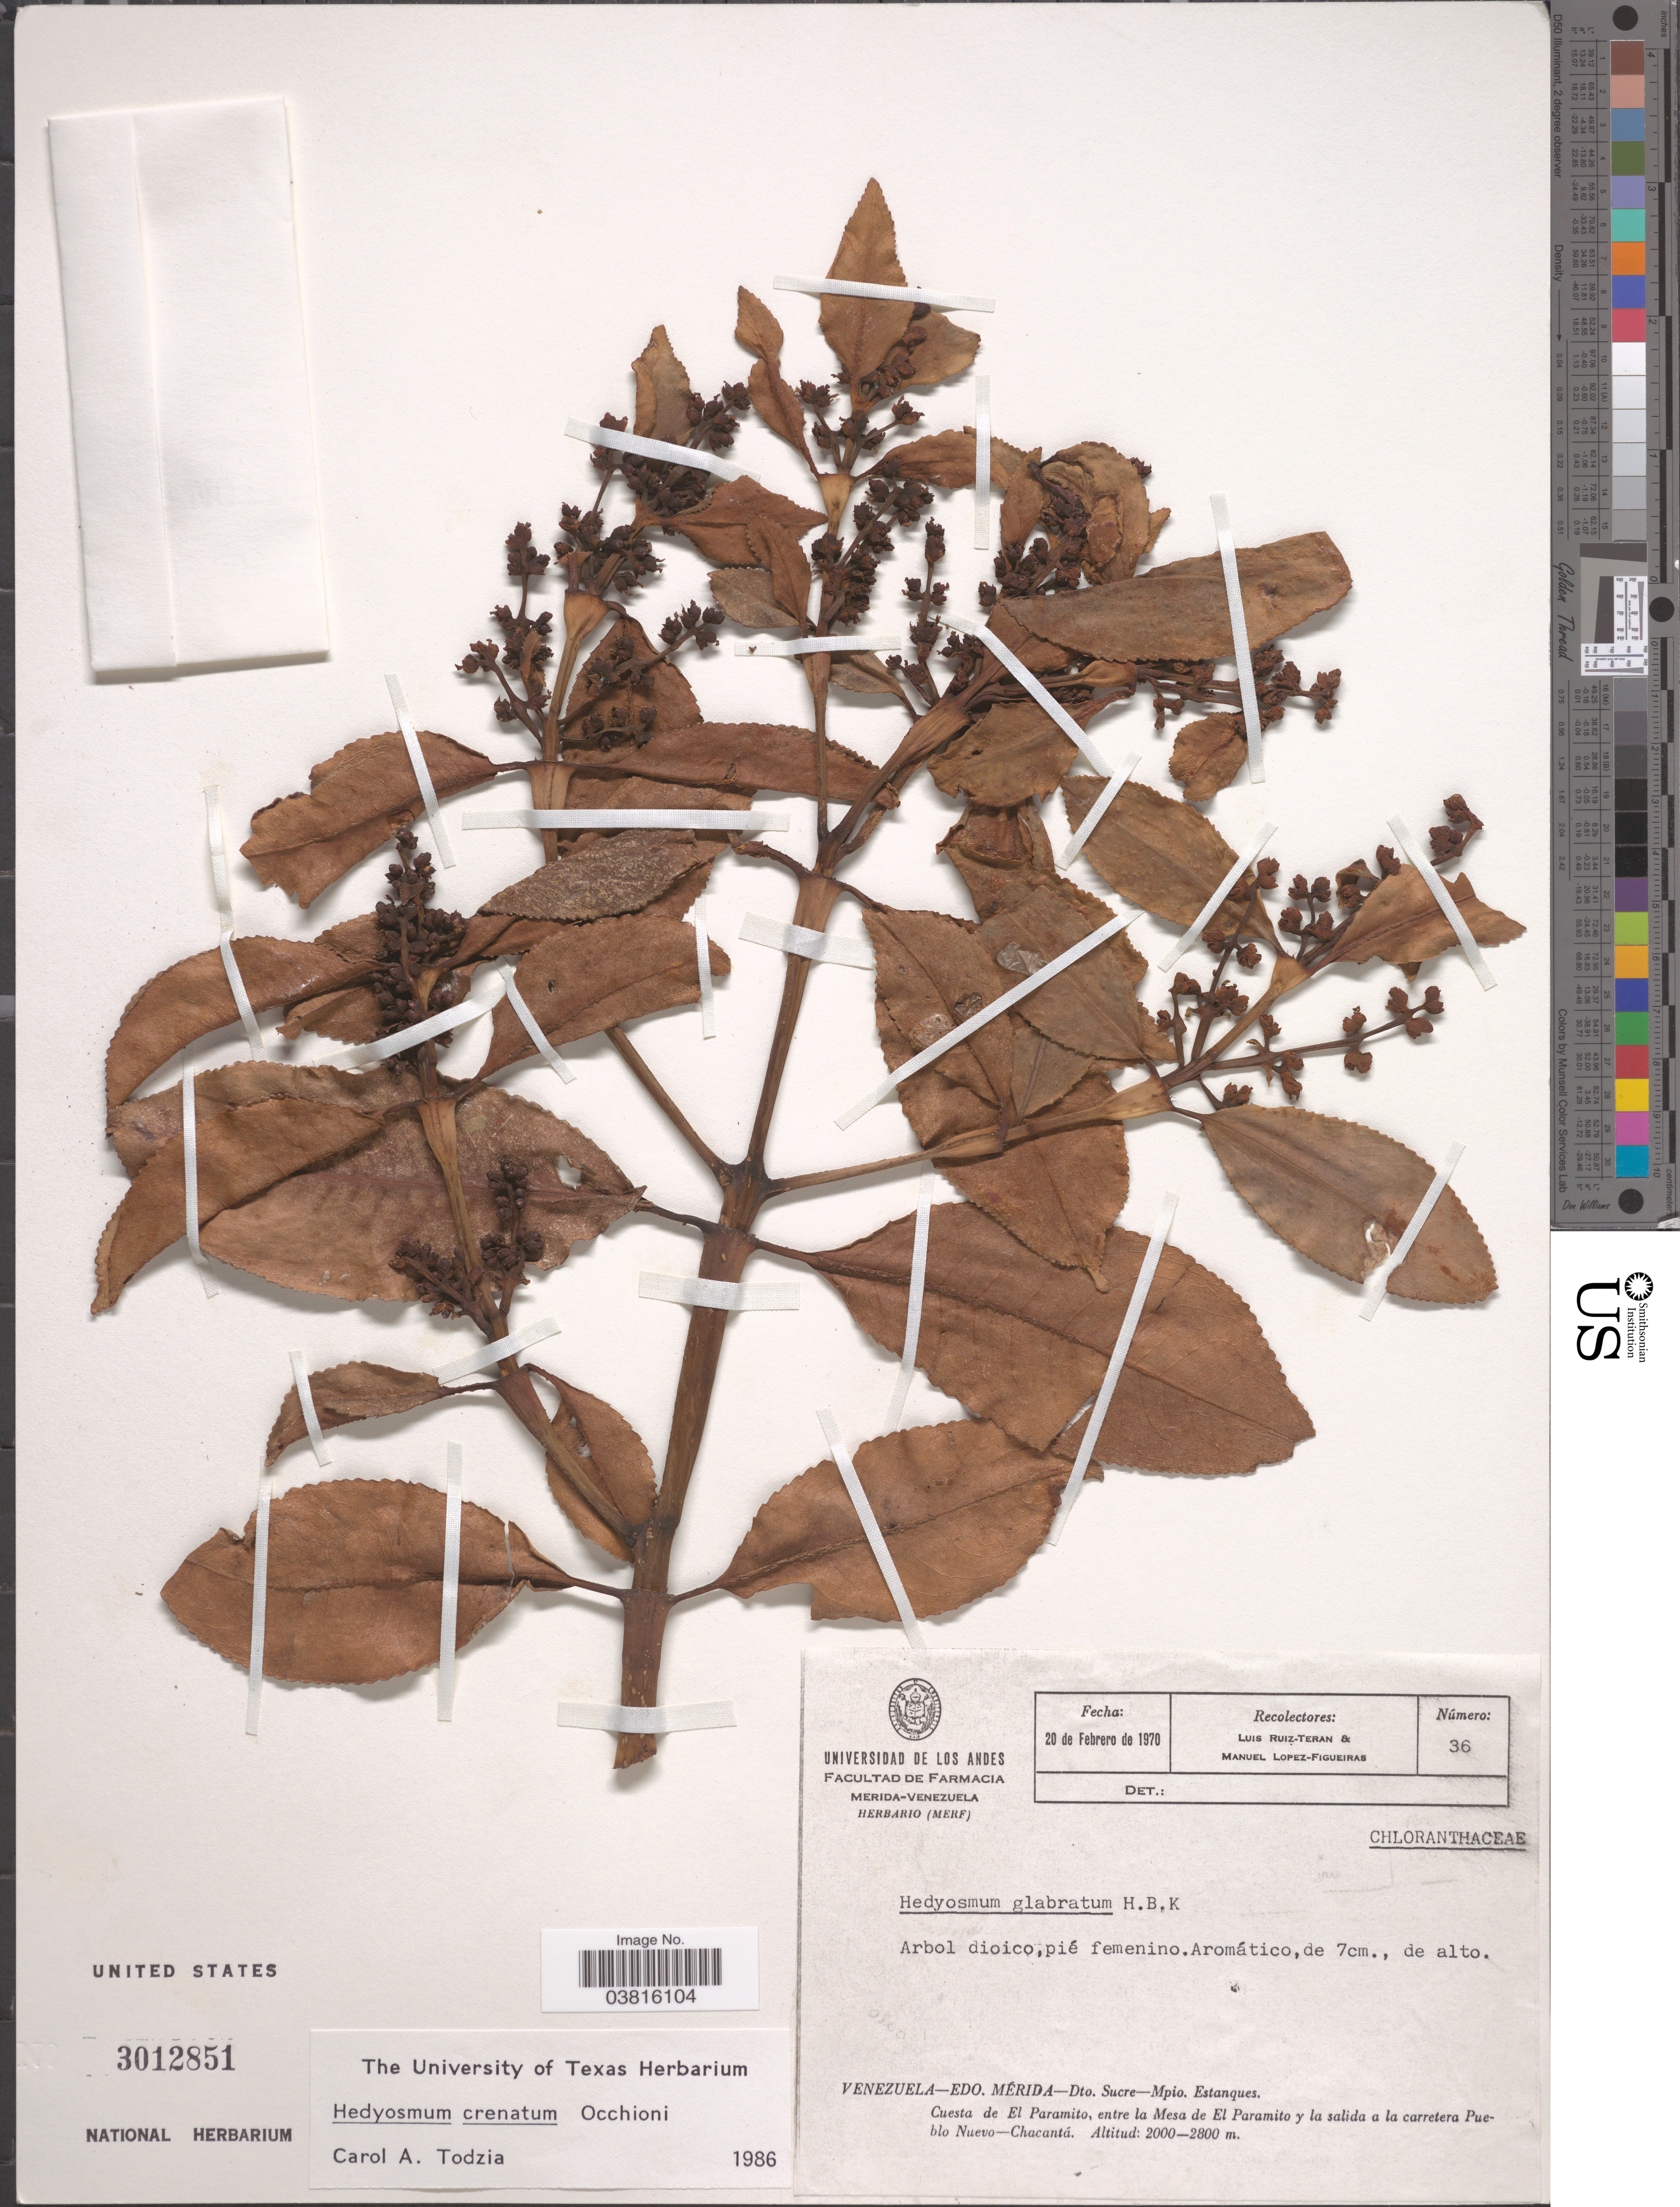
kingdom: Plantae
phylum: Tracheophyta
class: Magnoliopsida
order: Chloranthales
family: Chloranthaceae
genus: Hedyosmum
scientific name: Hedyosmum crenatum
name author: Occhioni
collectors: L. E. Ruíz-Terán & M. López Figueiras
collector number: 36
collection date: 1970-02-20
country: Venezuela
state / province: Merida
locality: Edo. Mérida- Dto. Sucre- Mpio. Estanques. Cuesta de El Paramito, entre la Mesa de El Paramito y la salida a la carretera Pueblo Nuevo-Chacantá.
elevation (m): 2000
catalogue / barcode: US 3012851